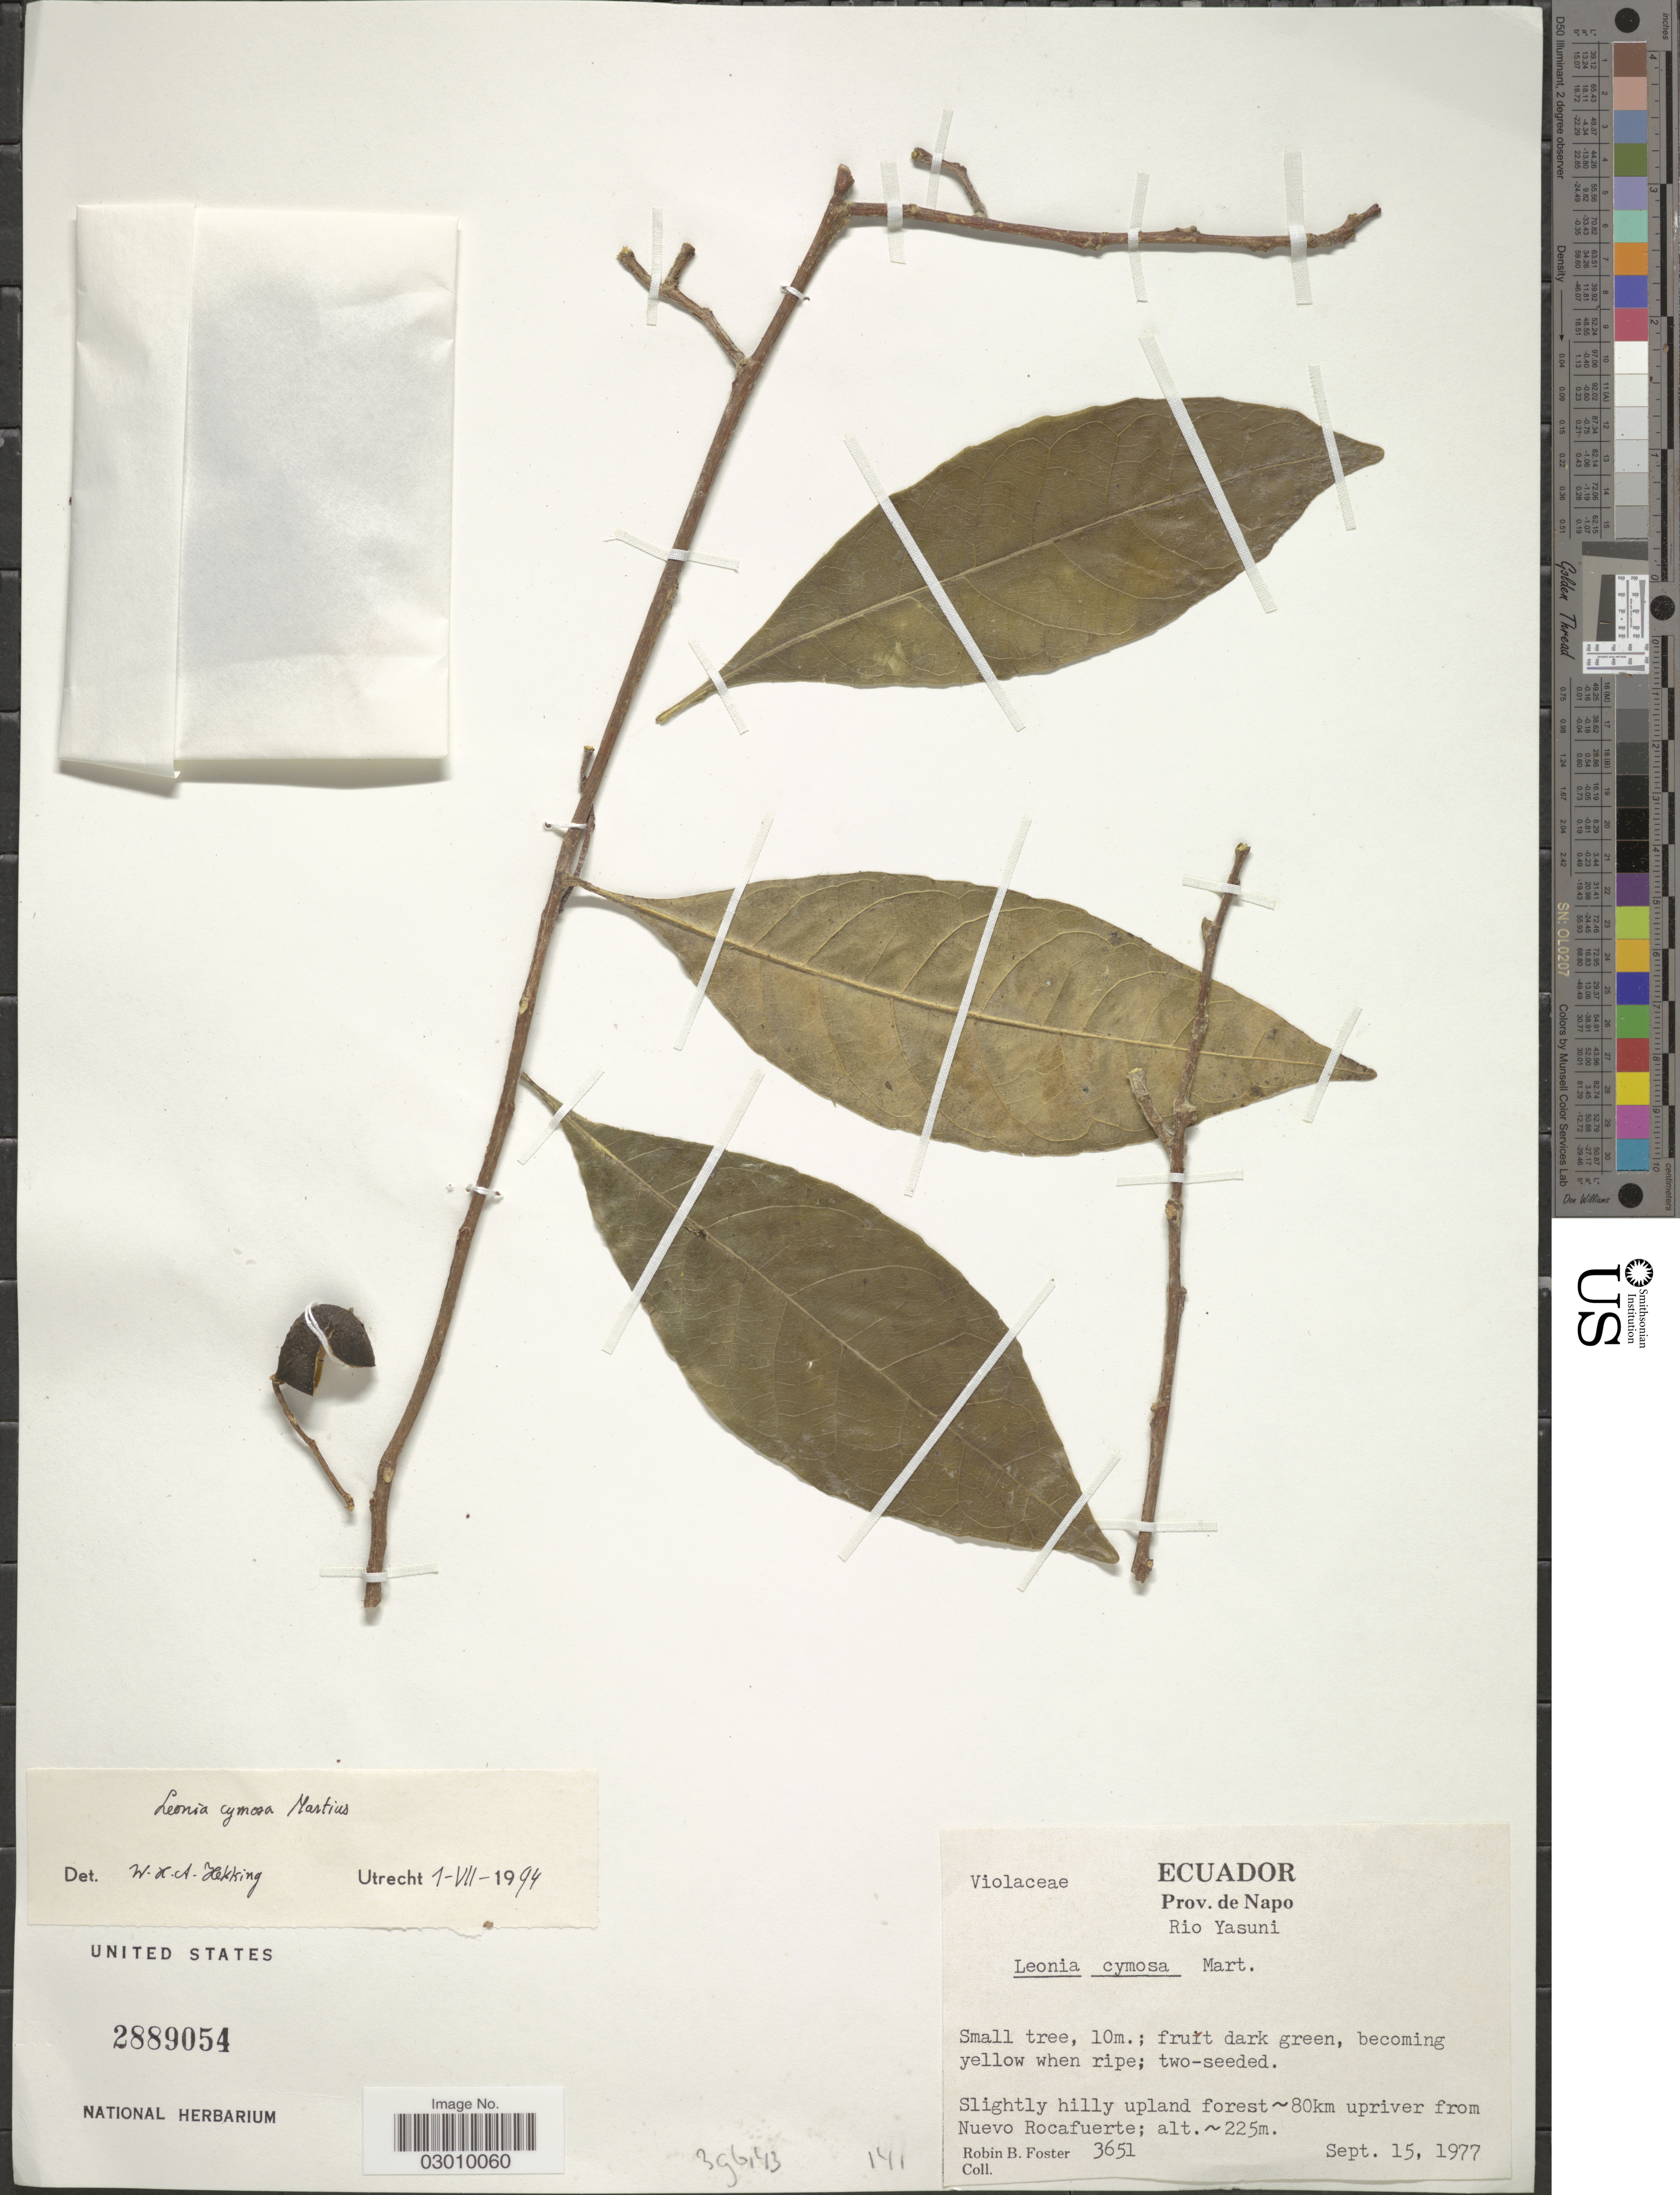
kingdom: Plantae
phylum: Tracheophyta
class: Magnoliopsida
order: Malpighiales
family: Violaceae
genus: Leonia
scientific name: Leonia cymosa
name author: Mart.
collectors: R. B. Foster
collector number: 3651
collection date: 1977-09-15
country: Ecuador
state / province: Napo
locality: Rio Yasuni, Slightly hilly upland forest - 80km upriver from Nuevo Rocafuerte.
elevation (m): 225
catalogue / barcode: US 2889054